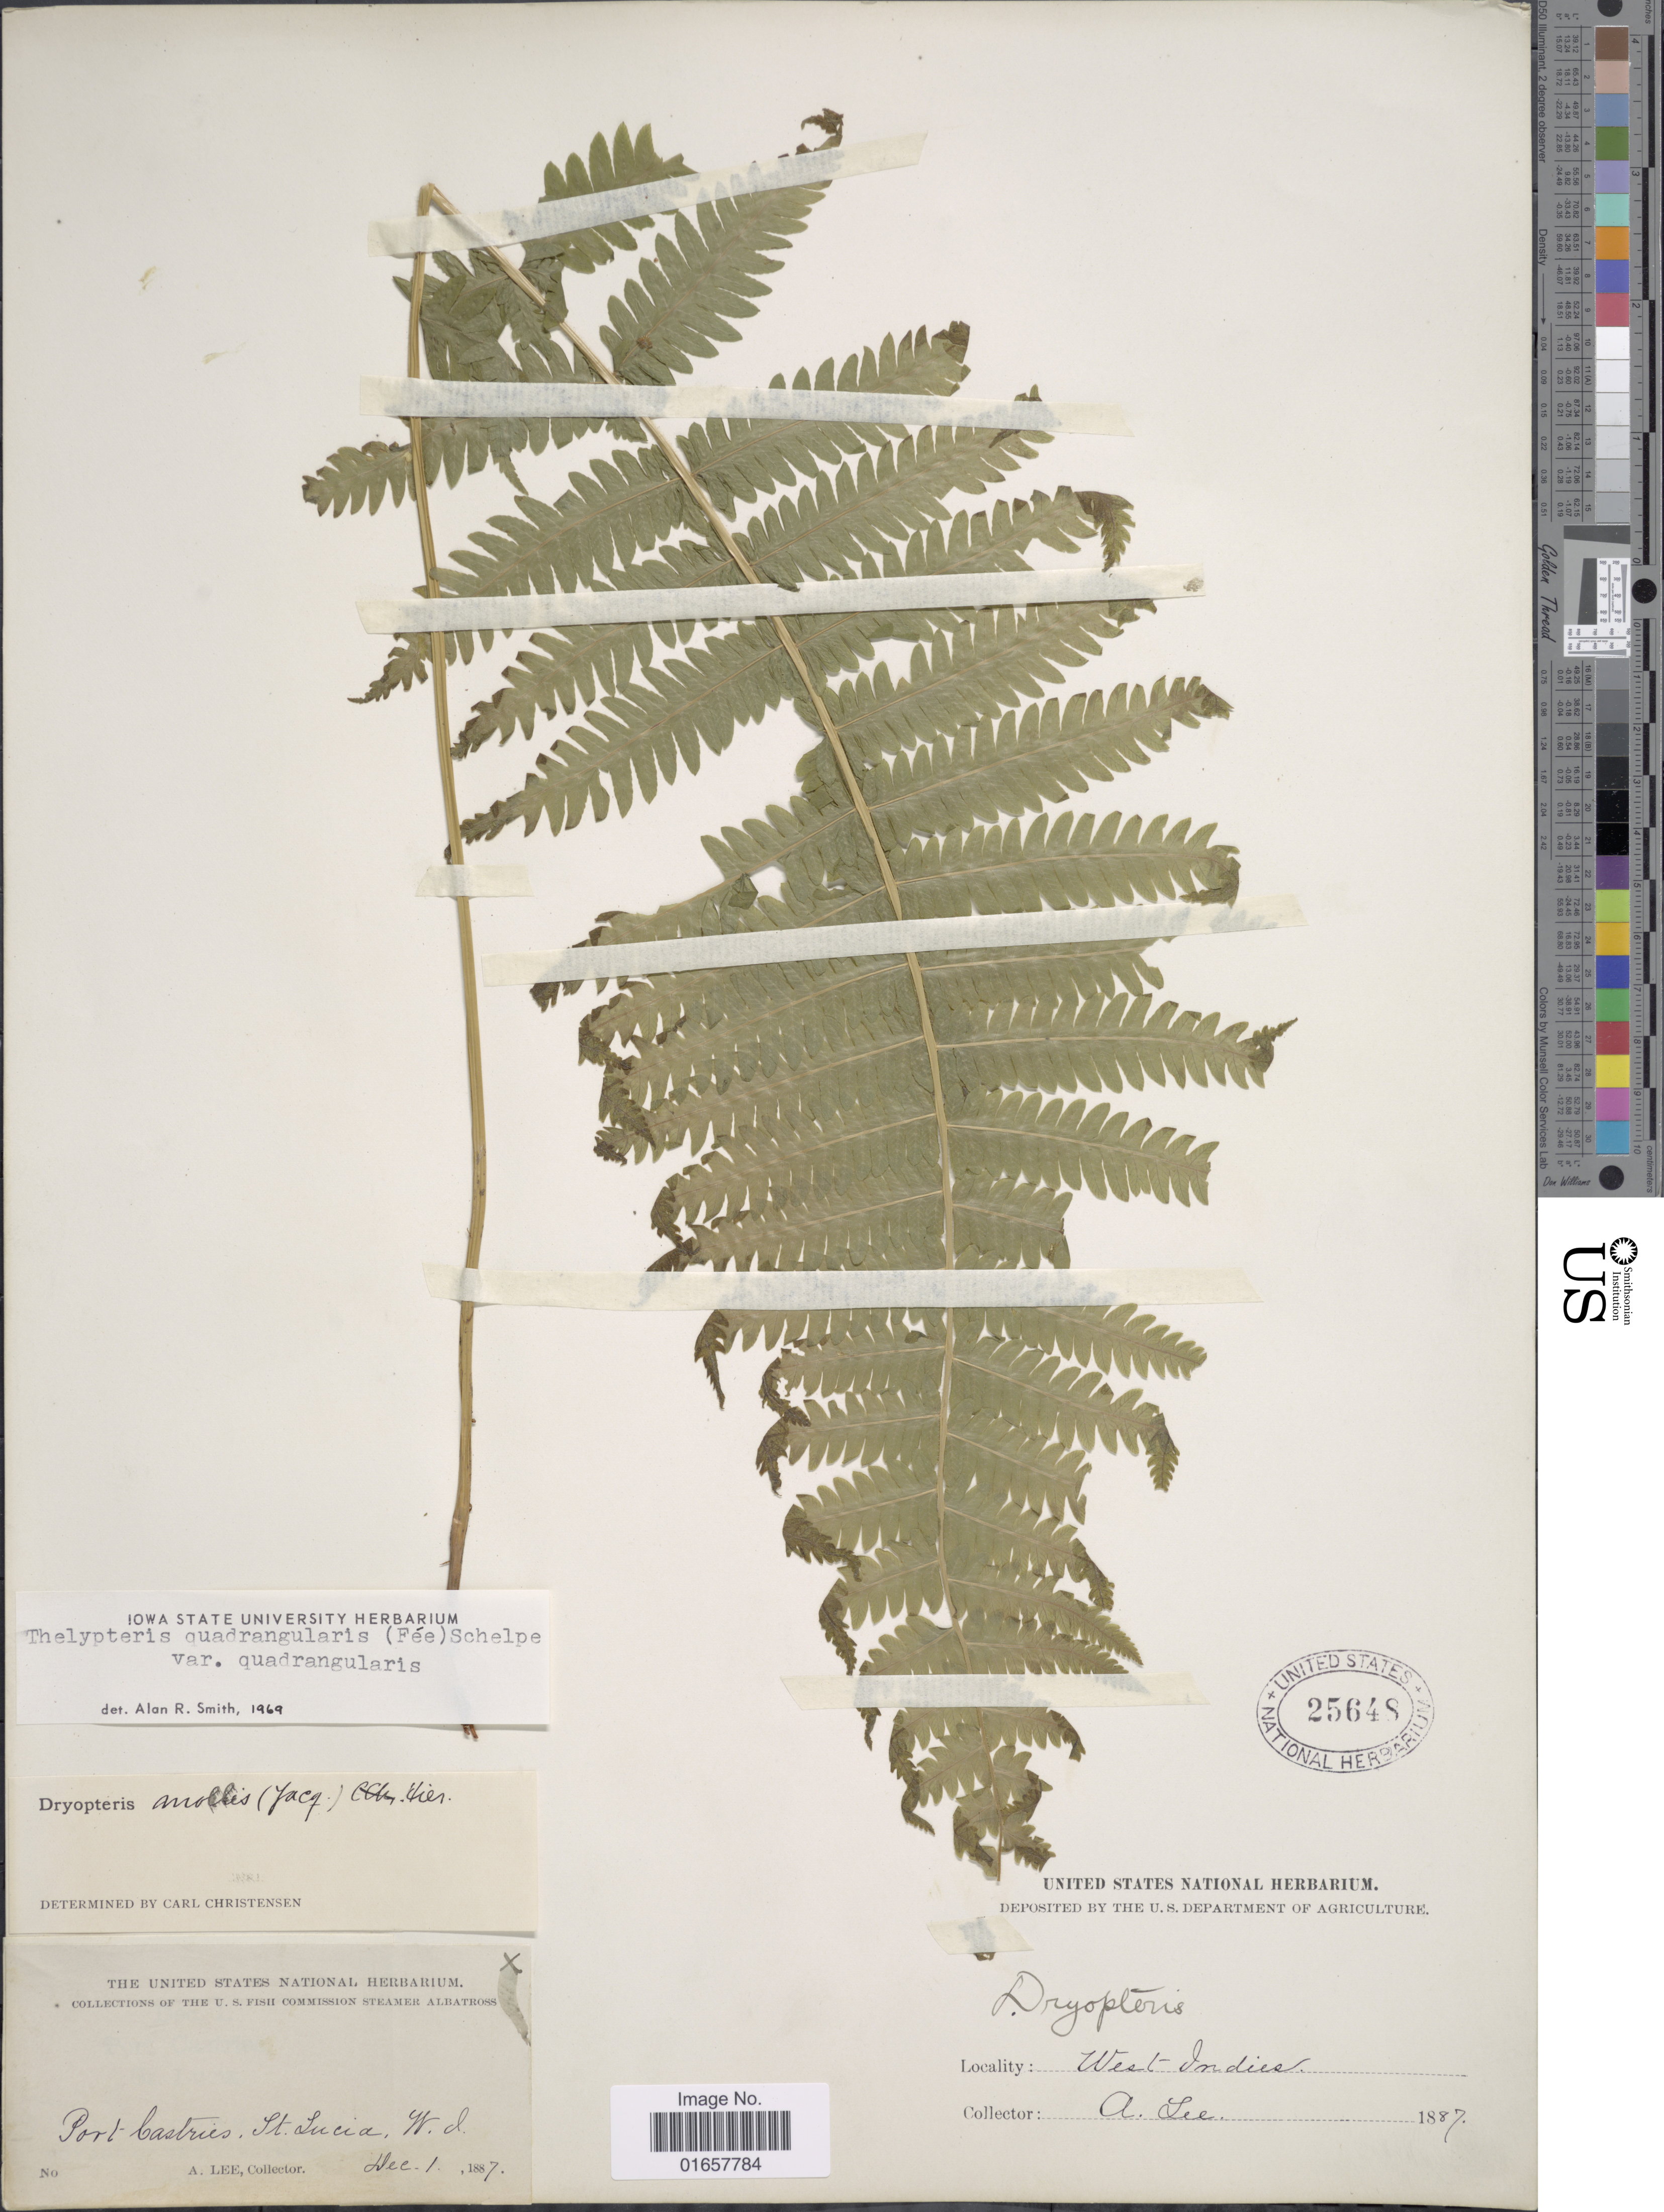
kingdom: Plantae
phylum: Tracheophyta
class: Polypodiopsida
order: Polypodiales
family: Thelypteridaceae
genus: Christella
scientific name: Christella hispidula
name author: (Decne.) Holttum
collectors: A. Lee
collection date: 1887-12-01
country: St. Lucia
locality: St. Lucia, Port bastries, West Indies.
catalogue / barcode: US 25648